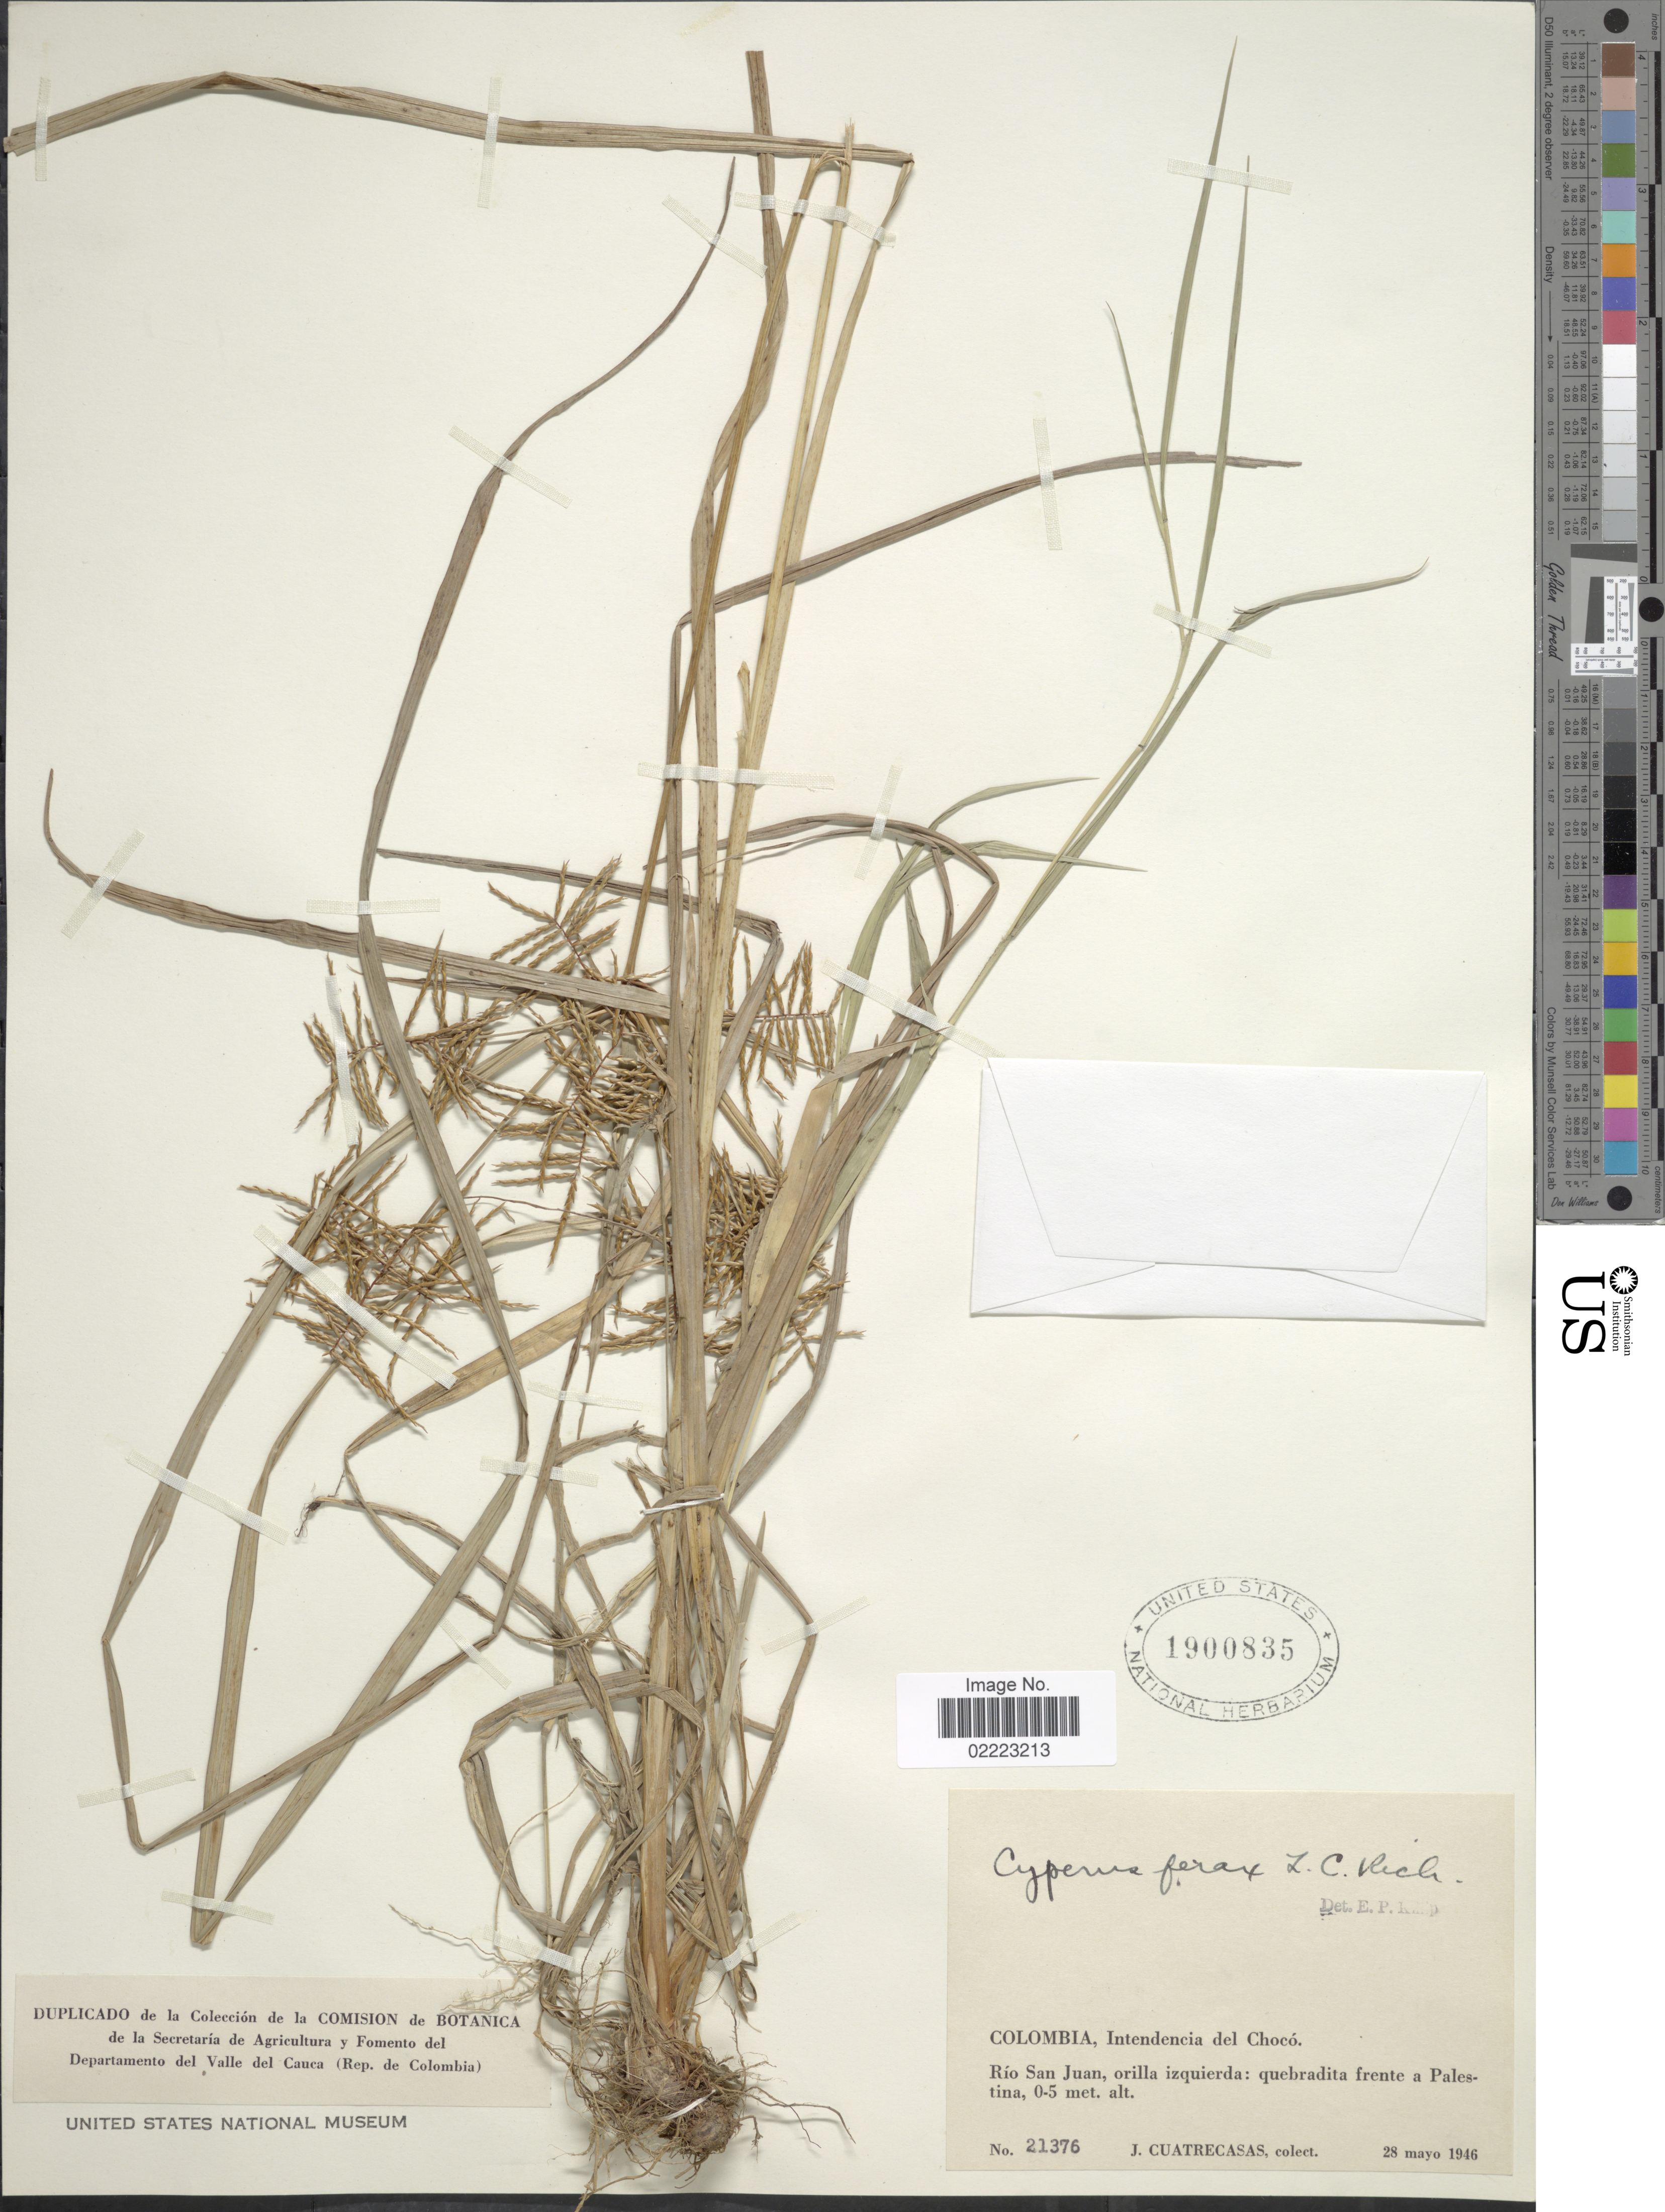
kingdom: Plantae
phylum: Tracheophyta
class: Liliopsida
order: Poales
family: Cyperaceae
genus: Cyperus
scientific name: Cyperus odoratus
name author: L.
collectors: J. Cuatrecasas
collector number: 21376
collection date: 1946-05-28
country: Colombia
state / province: Chocó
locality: Intendencia del Chocó, Río San Juan, orilla izquierda: quebradita frente a Palestina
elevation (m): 0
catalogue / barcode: US 1900835